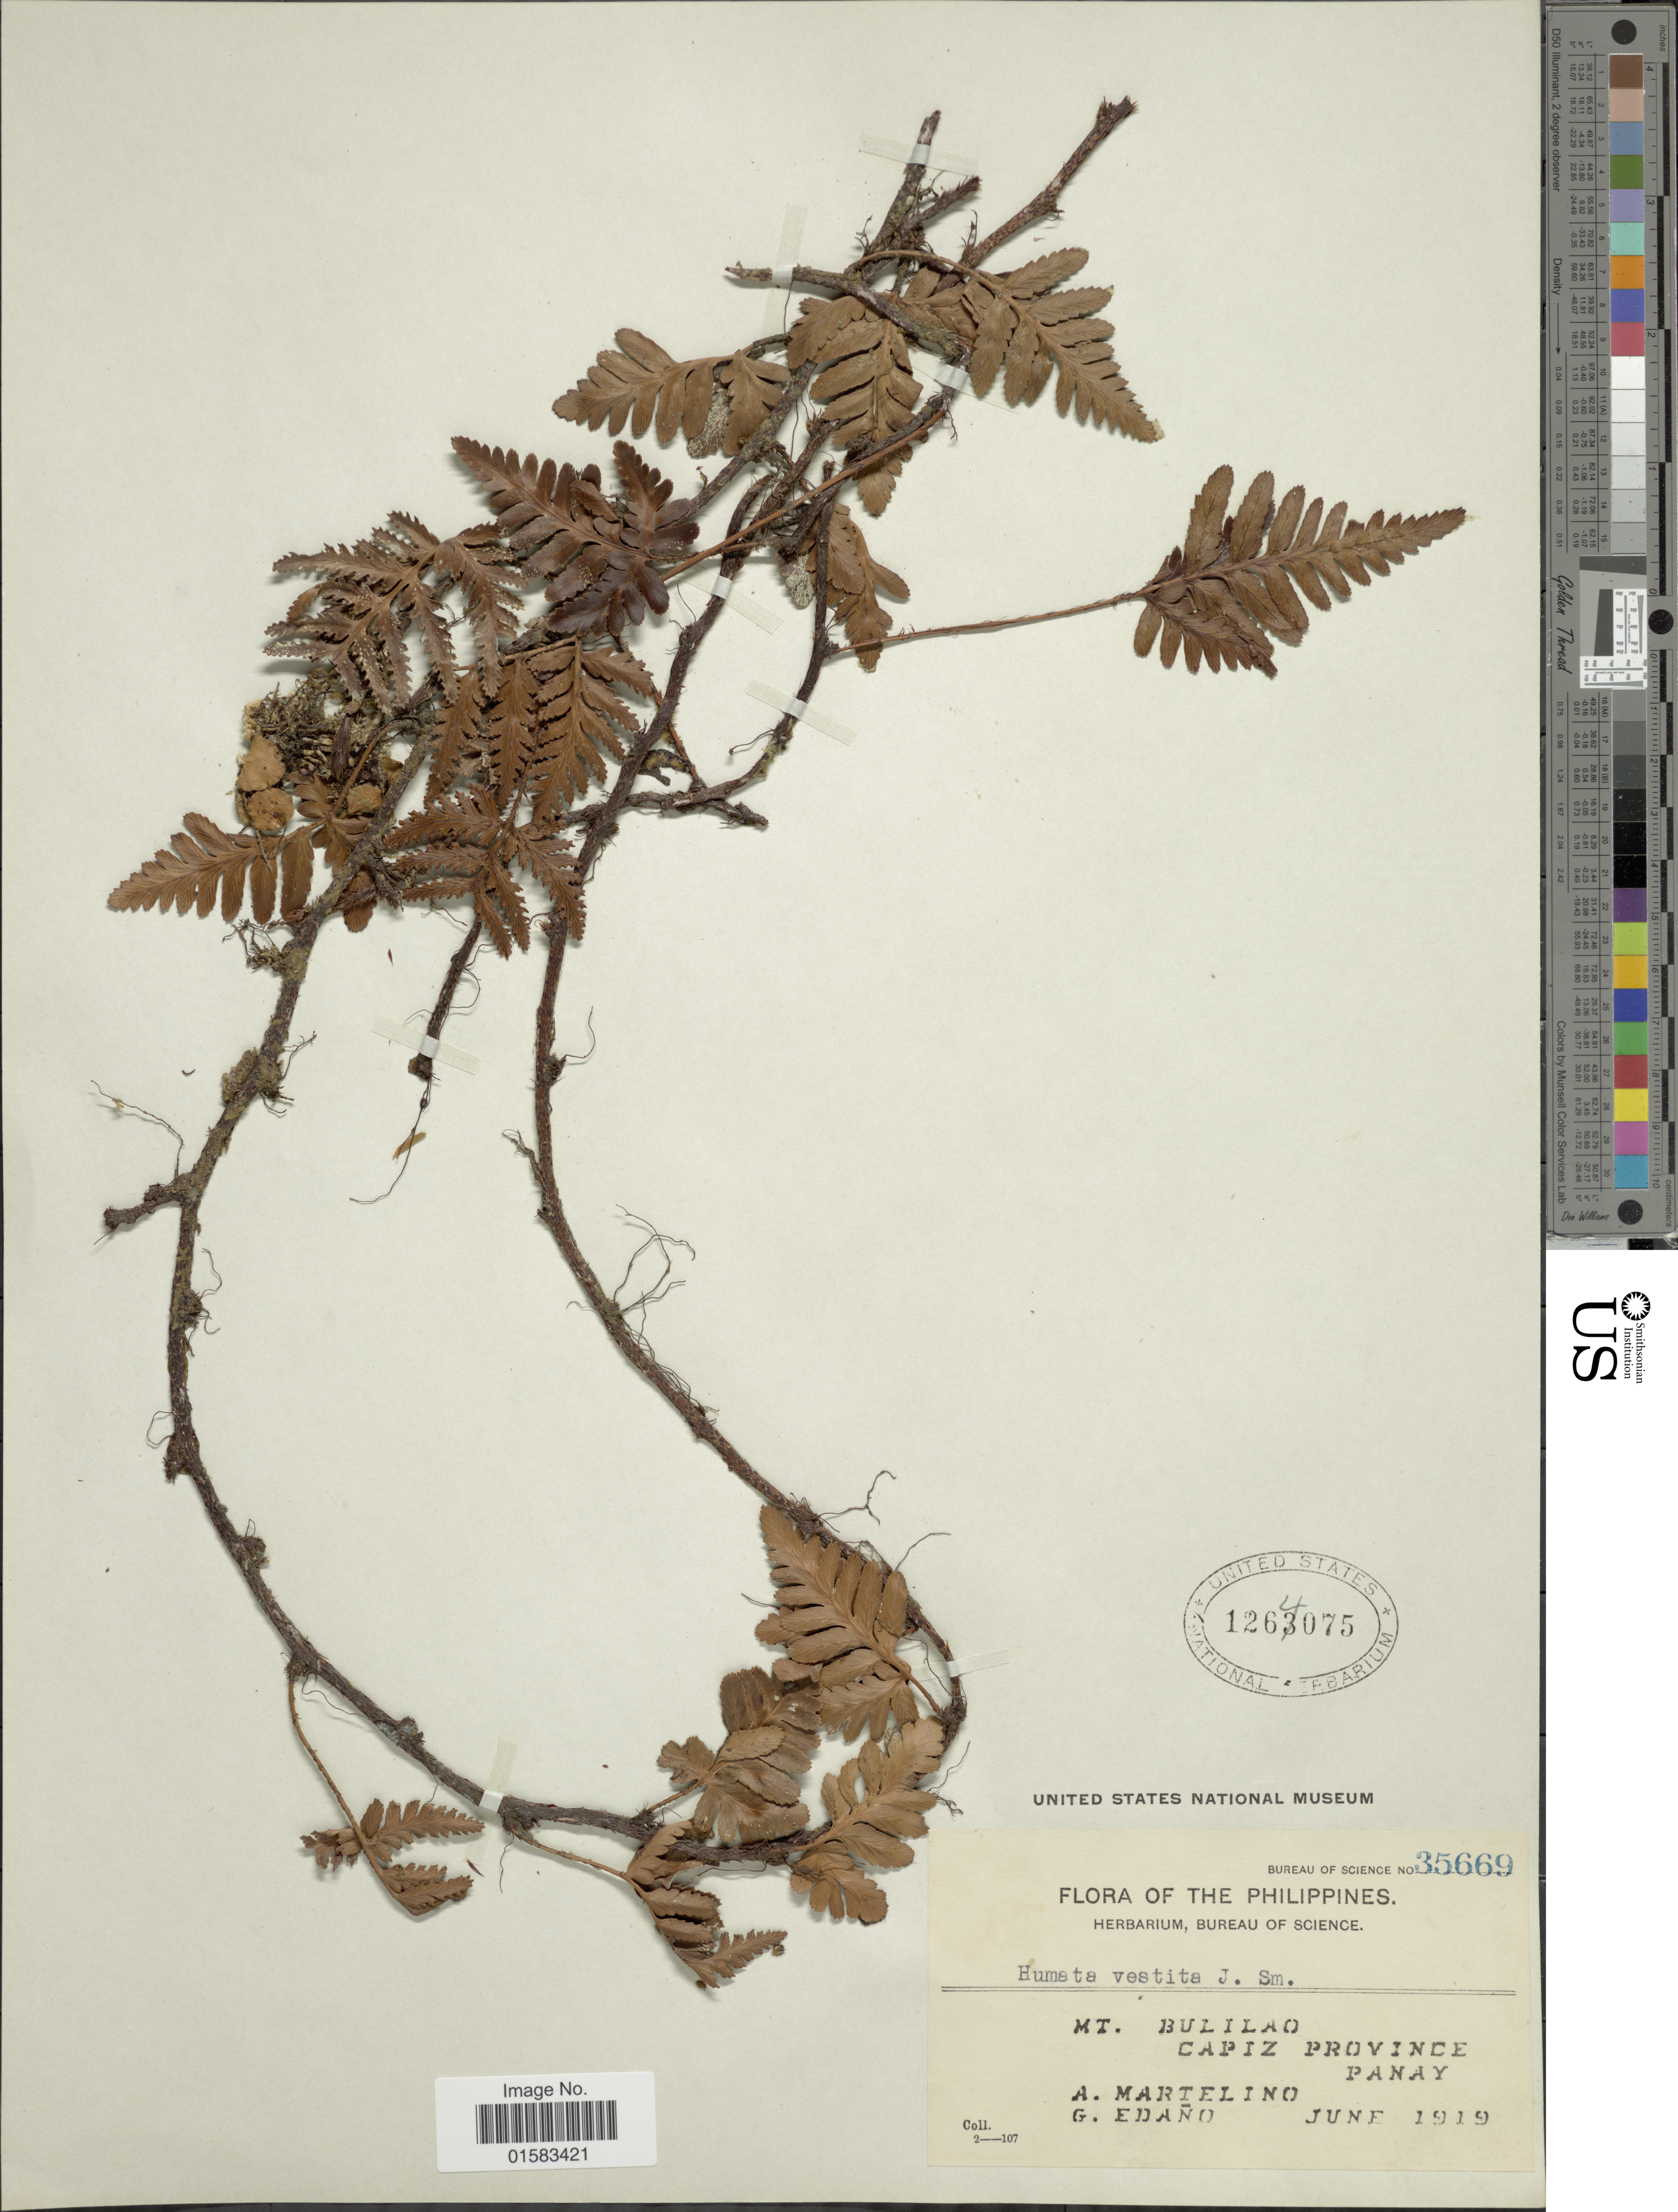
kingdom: Plantae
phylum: Tracheophyta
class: Polypodiopsida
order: Polypodiales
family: Davalliaceae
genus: Davallia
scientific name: Davallia repens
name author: (L. f.) Kuhn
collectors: A. Martelino & G. Edaño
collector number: Bureau Of Science 35669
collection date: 1919-06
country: Philippines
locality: Mt. Bulilao, Capiz Province, Panay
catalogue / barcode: US 1264075